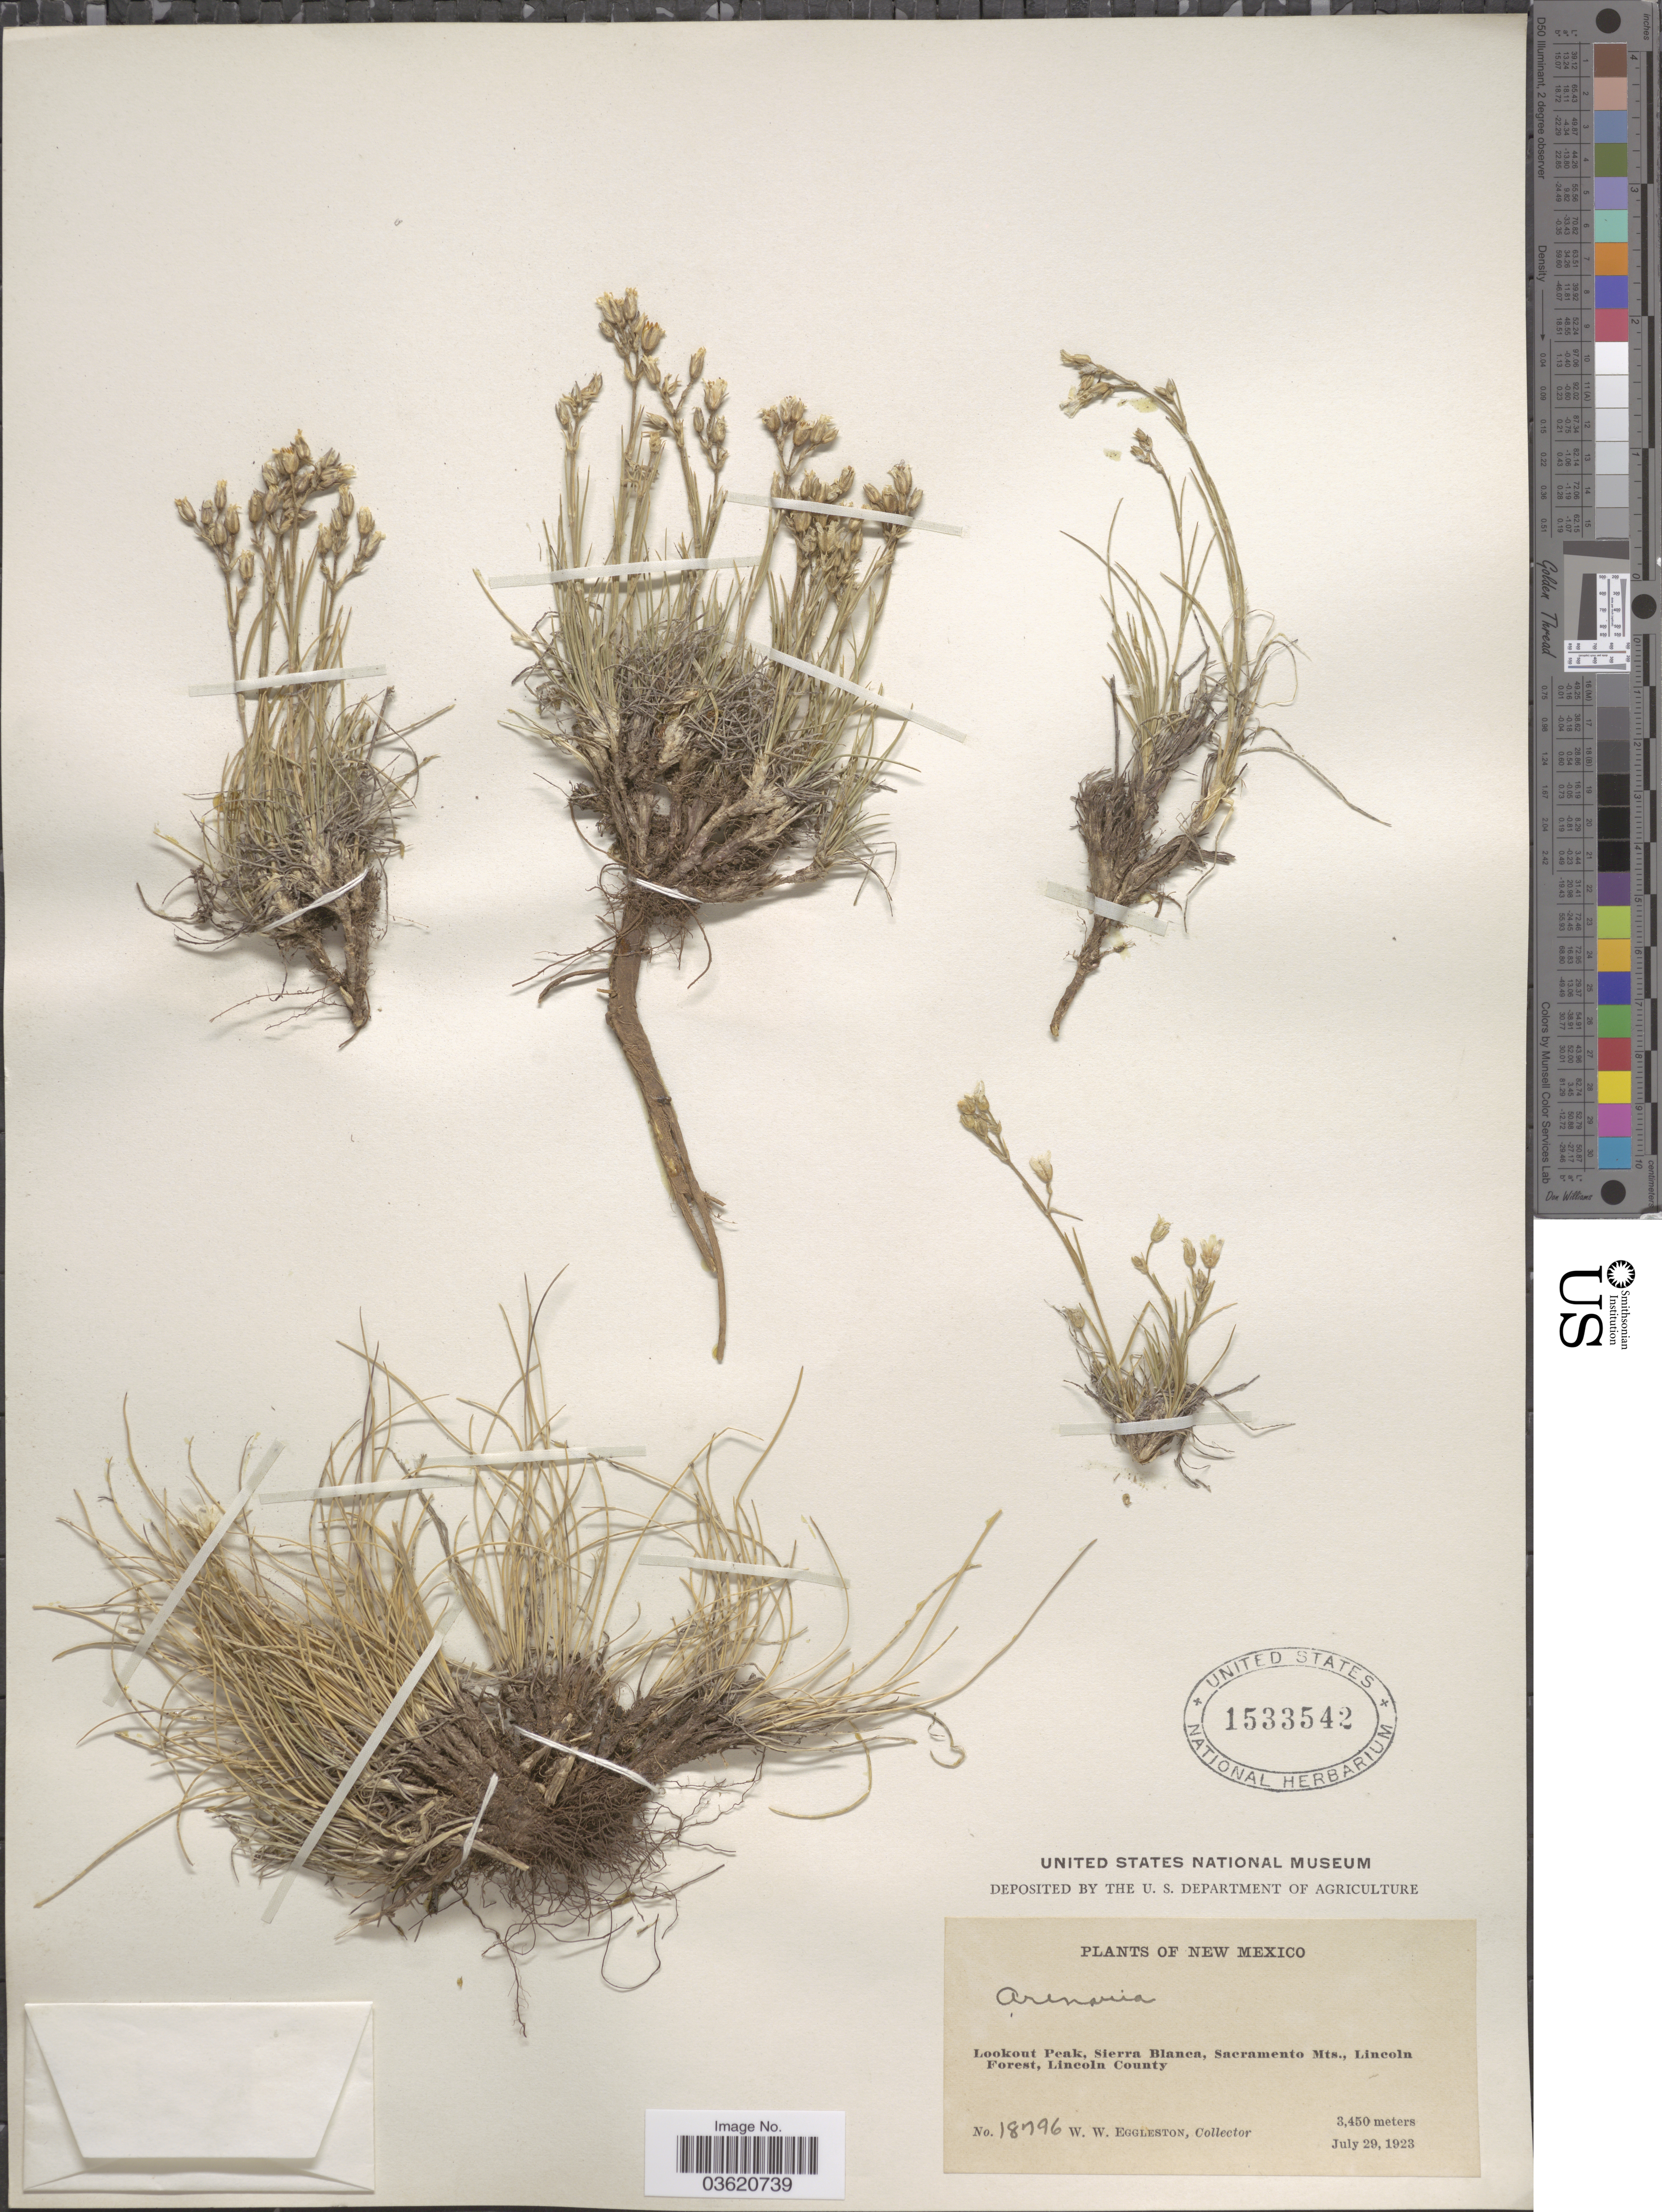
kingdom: Plantae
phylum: Tracheophyta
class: Magnoliopsida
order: Caryophyllales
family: Caryophyllaceae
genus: Eremogone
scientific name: Eremogone fendleri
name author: (A. Gray) Ikonn.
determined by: U.S. National Herbarium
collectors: W. W. Eggleston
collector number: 18796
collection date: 1923-07-29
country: United States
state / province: New Mexico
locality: Lookout Peak, Sierra Blanca, Sacramento Mts., Lincoln Forest, Lincoln County.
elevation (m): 3450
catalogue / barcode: US 1533542